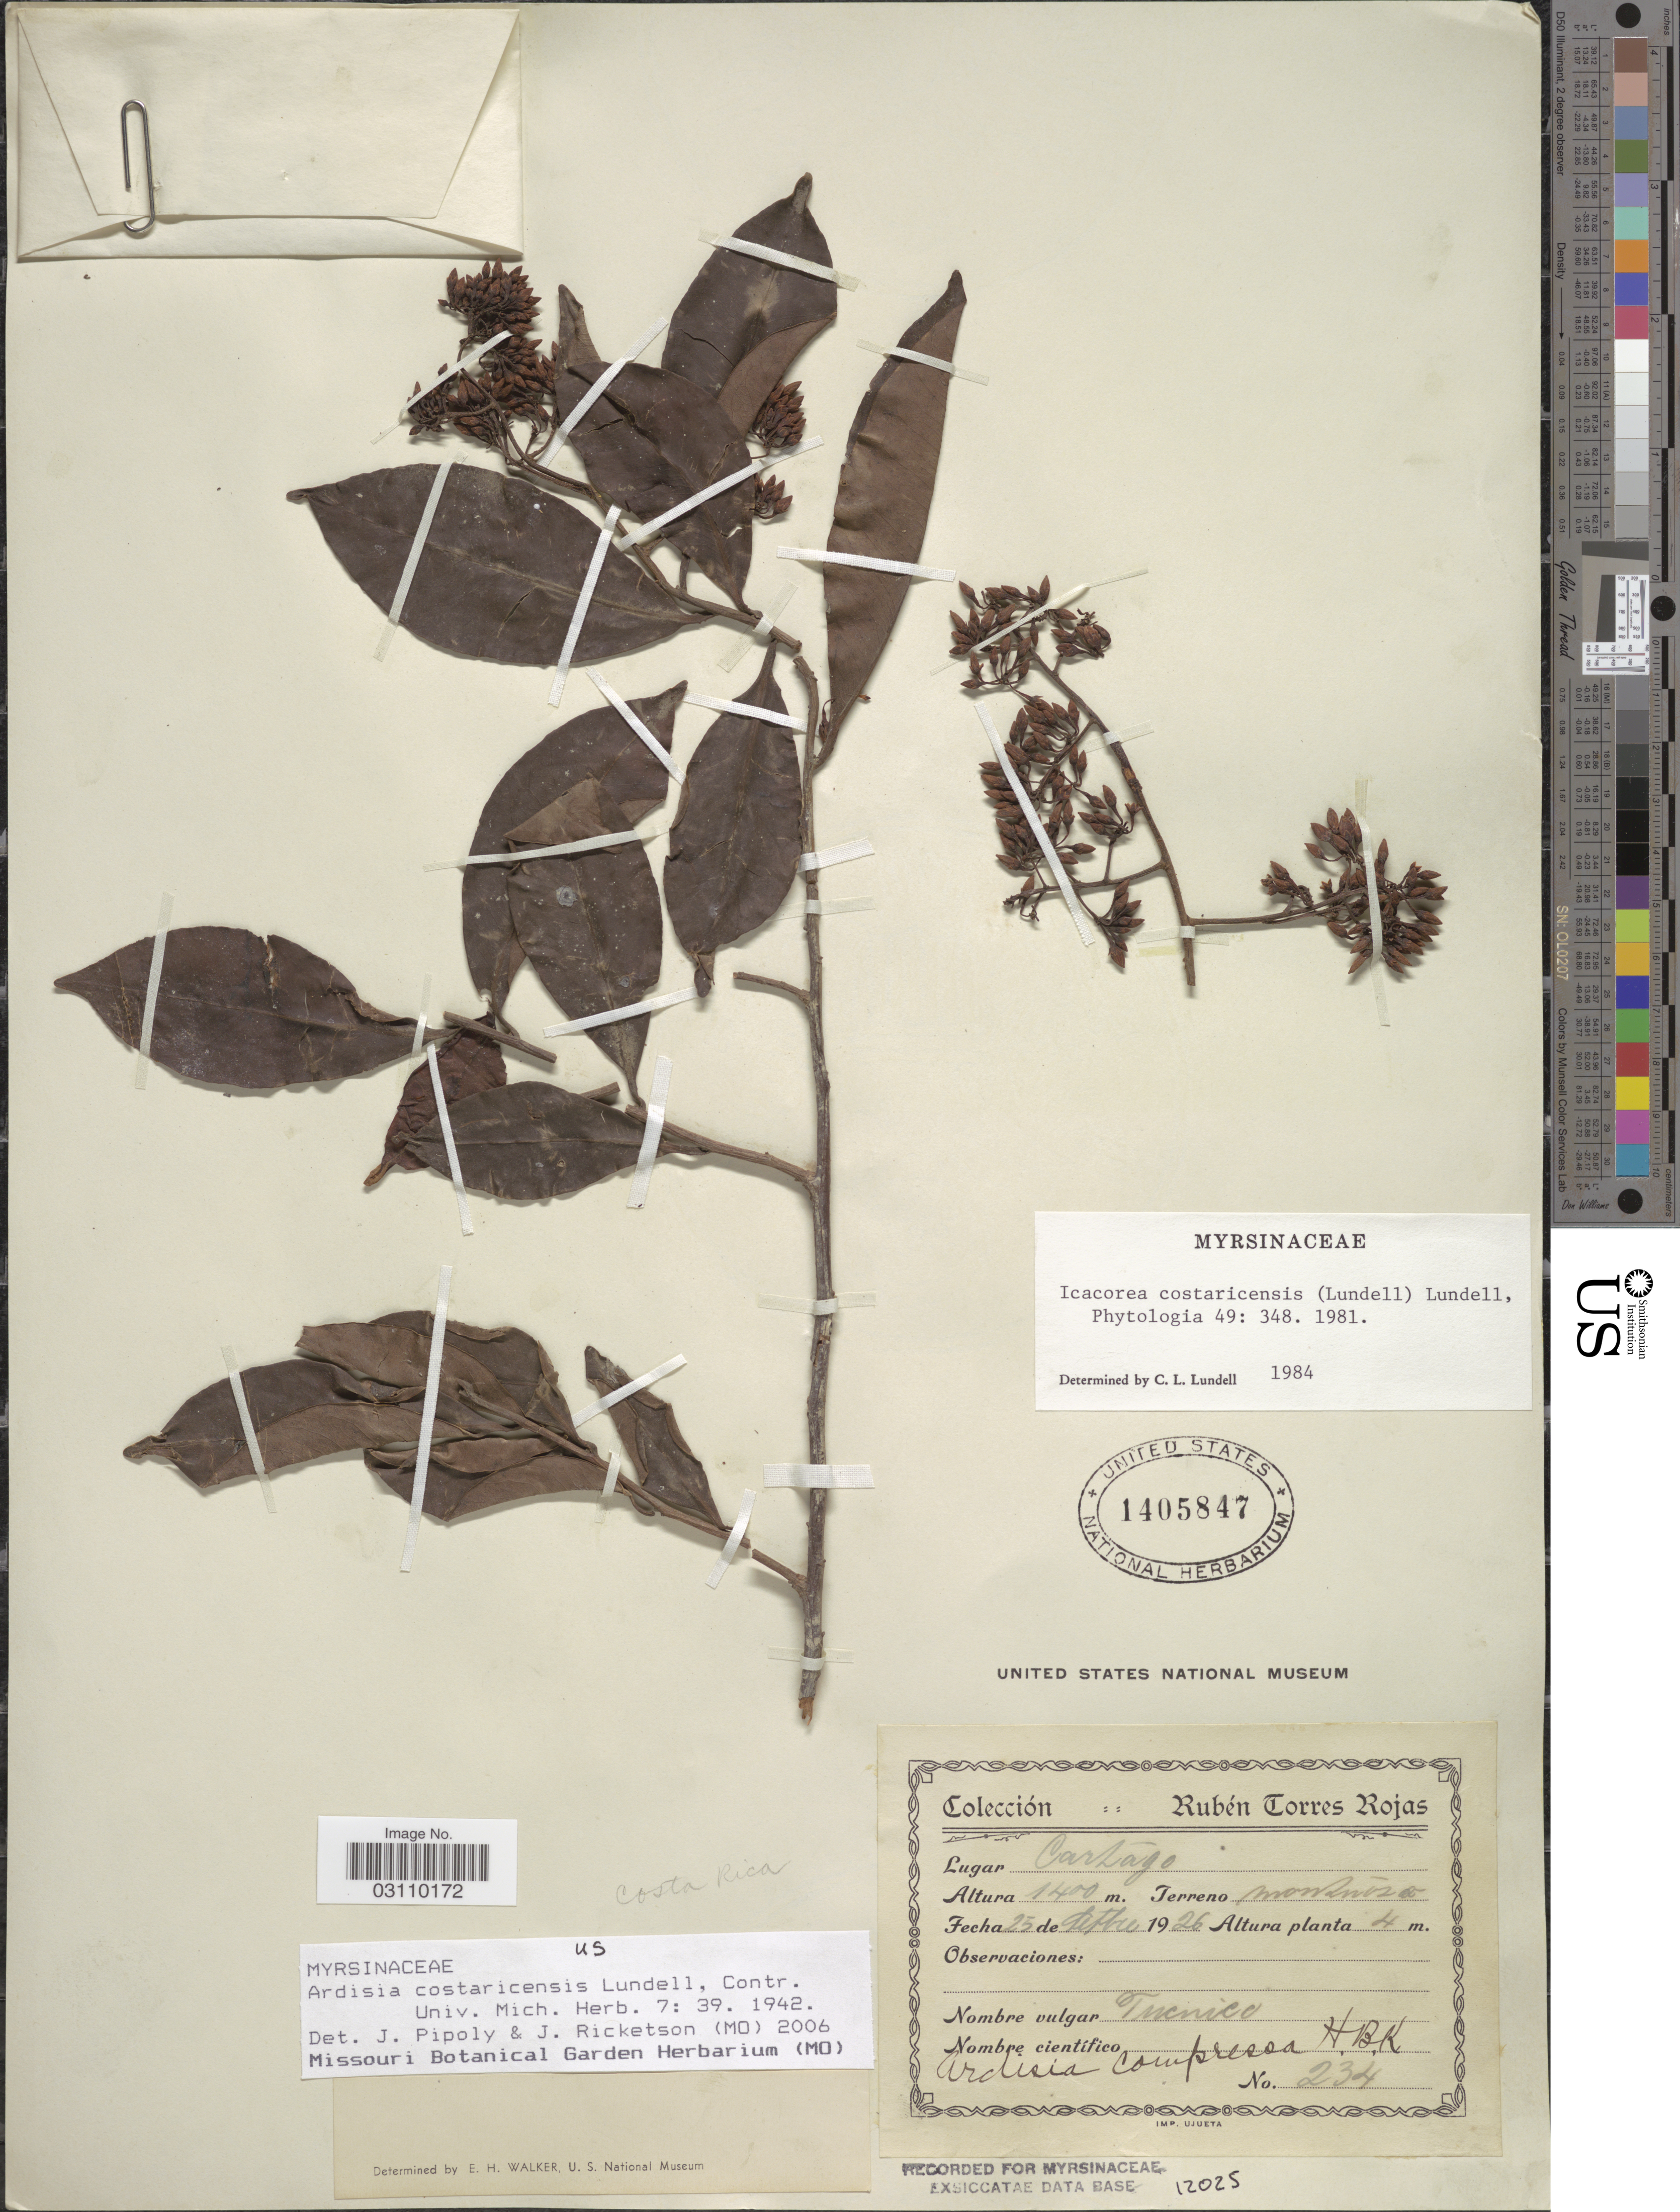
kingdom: Plantae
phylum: Tracheophyta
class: Magnoliopsida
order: Ericales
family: Primulaceae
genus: Ardisia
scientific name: Ardisia costaricensis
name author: Lundell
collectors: R. Torres Rojas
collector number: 234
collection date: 1926-09-25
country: Costa Rica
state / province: Cartago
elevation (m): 1400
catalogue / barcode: US 1405847